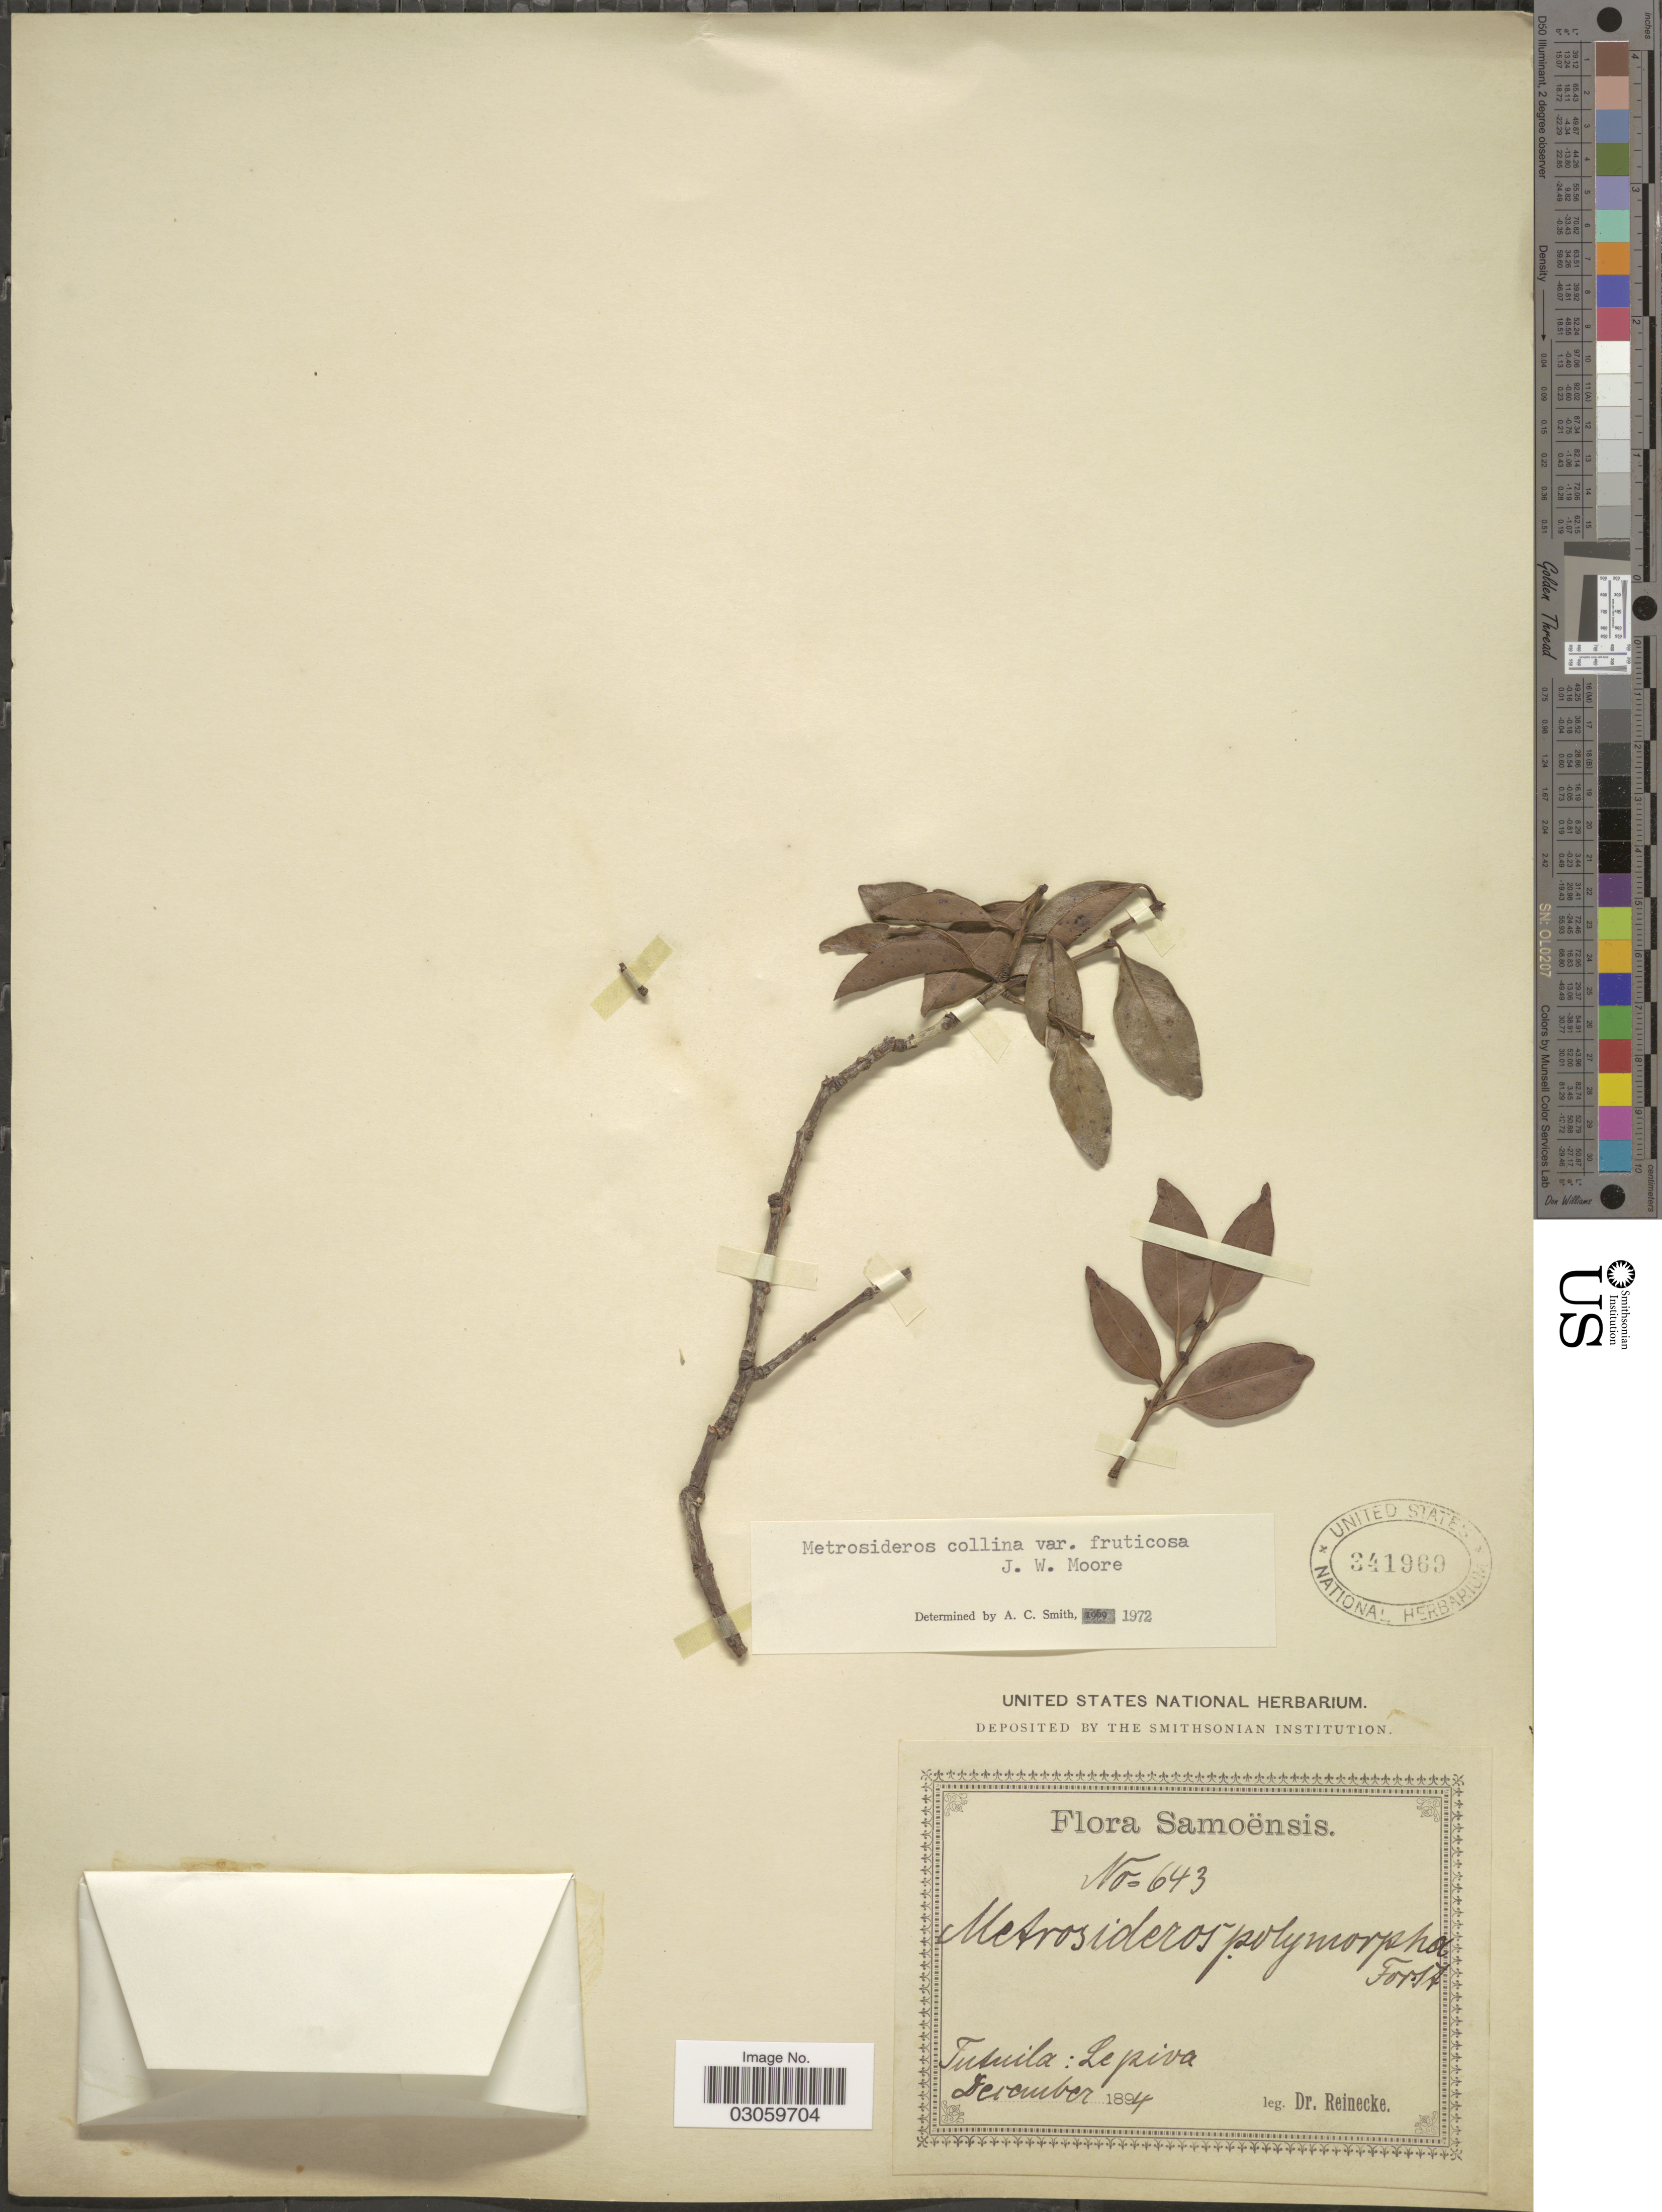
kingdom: Plantae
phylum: Tracheophyta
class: Magnoliopsida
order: Myrtales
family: Myrtaceae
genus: Metrosideros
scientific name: Metrosideros collina var. fruticosa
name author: J.W. Moore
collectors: -- Reinecke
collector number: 643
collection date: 1894-12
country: American Samoa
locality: Samoënsis. Tutuila: Lepiva.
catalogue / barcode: US 341969